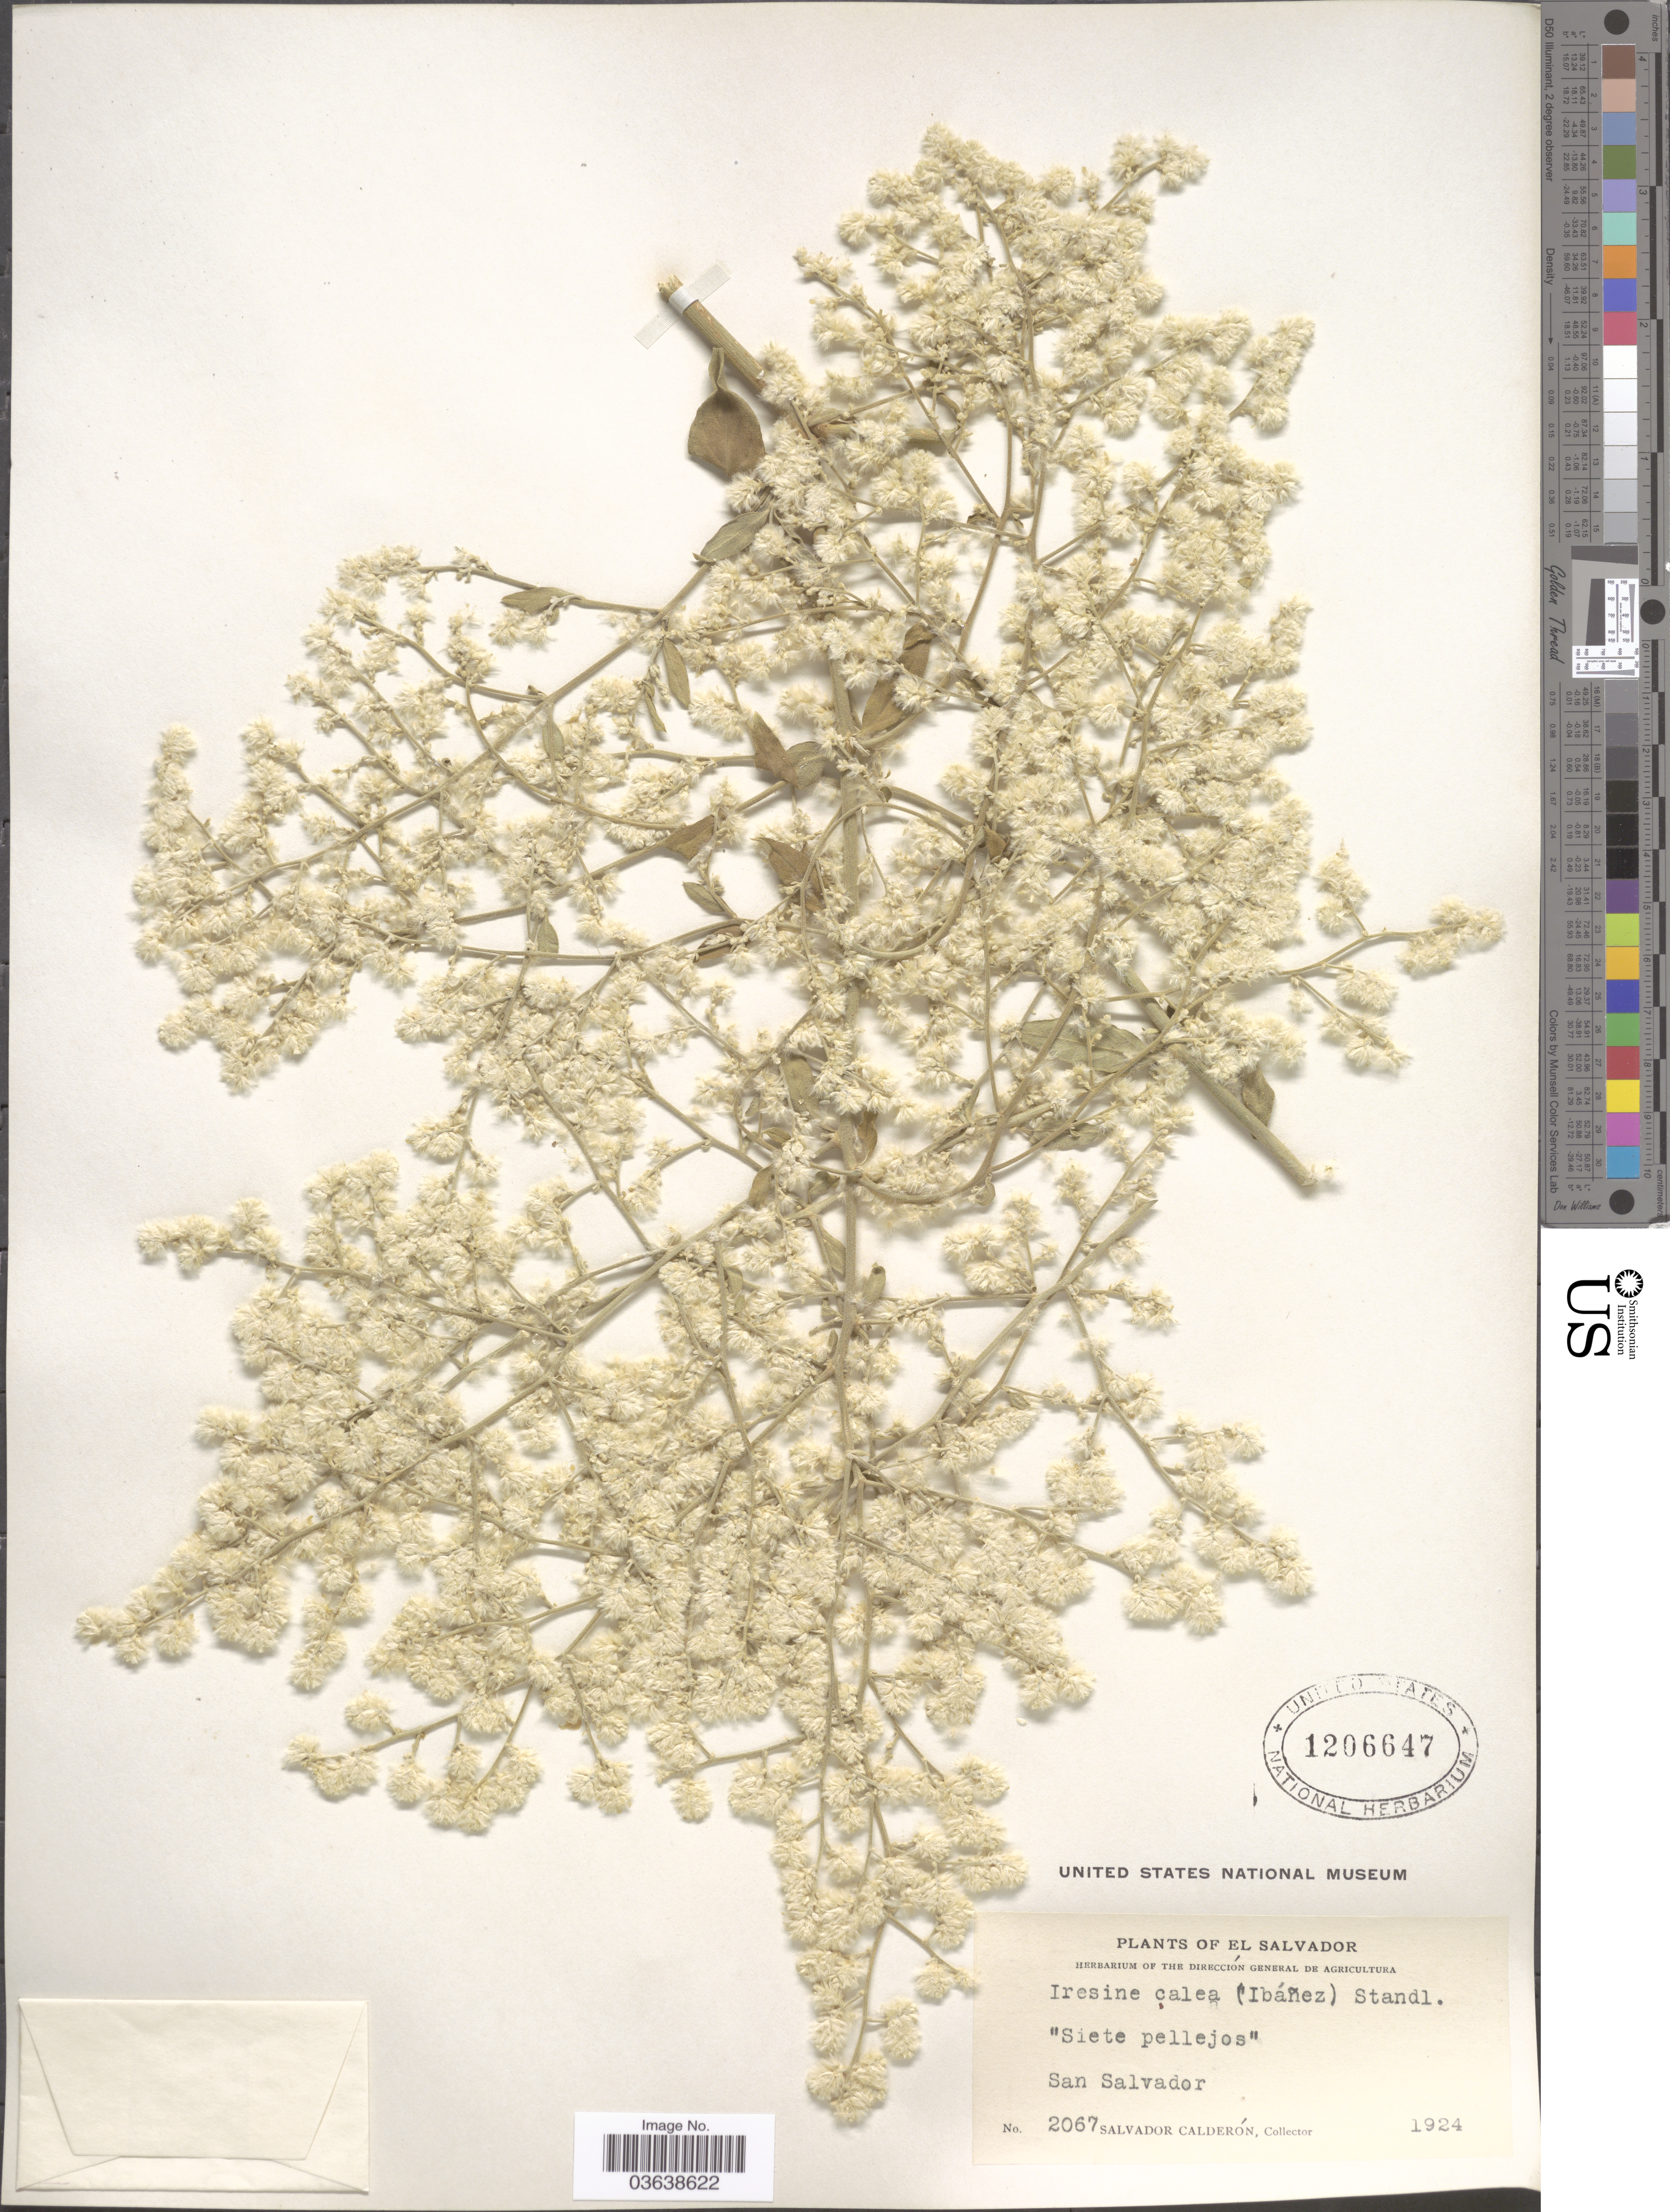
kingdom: Plantae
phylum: Tracheophyta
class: Magnoliopsida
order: Caryophyllales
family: Amaranthaceae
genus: Iresine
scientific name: Iresine calea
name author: (Ibáñez) Standl.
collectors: S. Calderón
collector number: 2067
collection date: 1924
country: El Salvador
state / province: San Salvador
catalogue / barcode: US 1206647